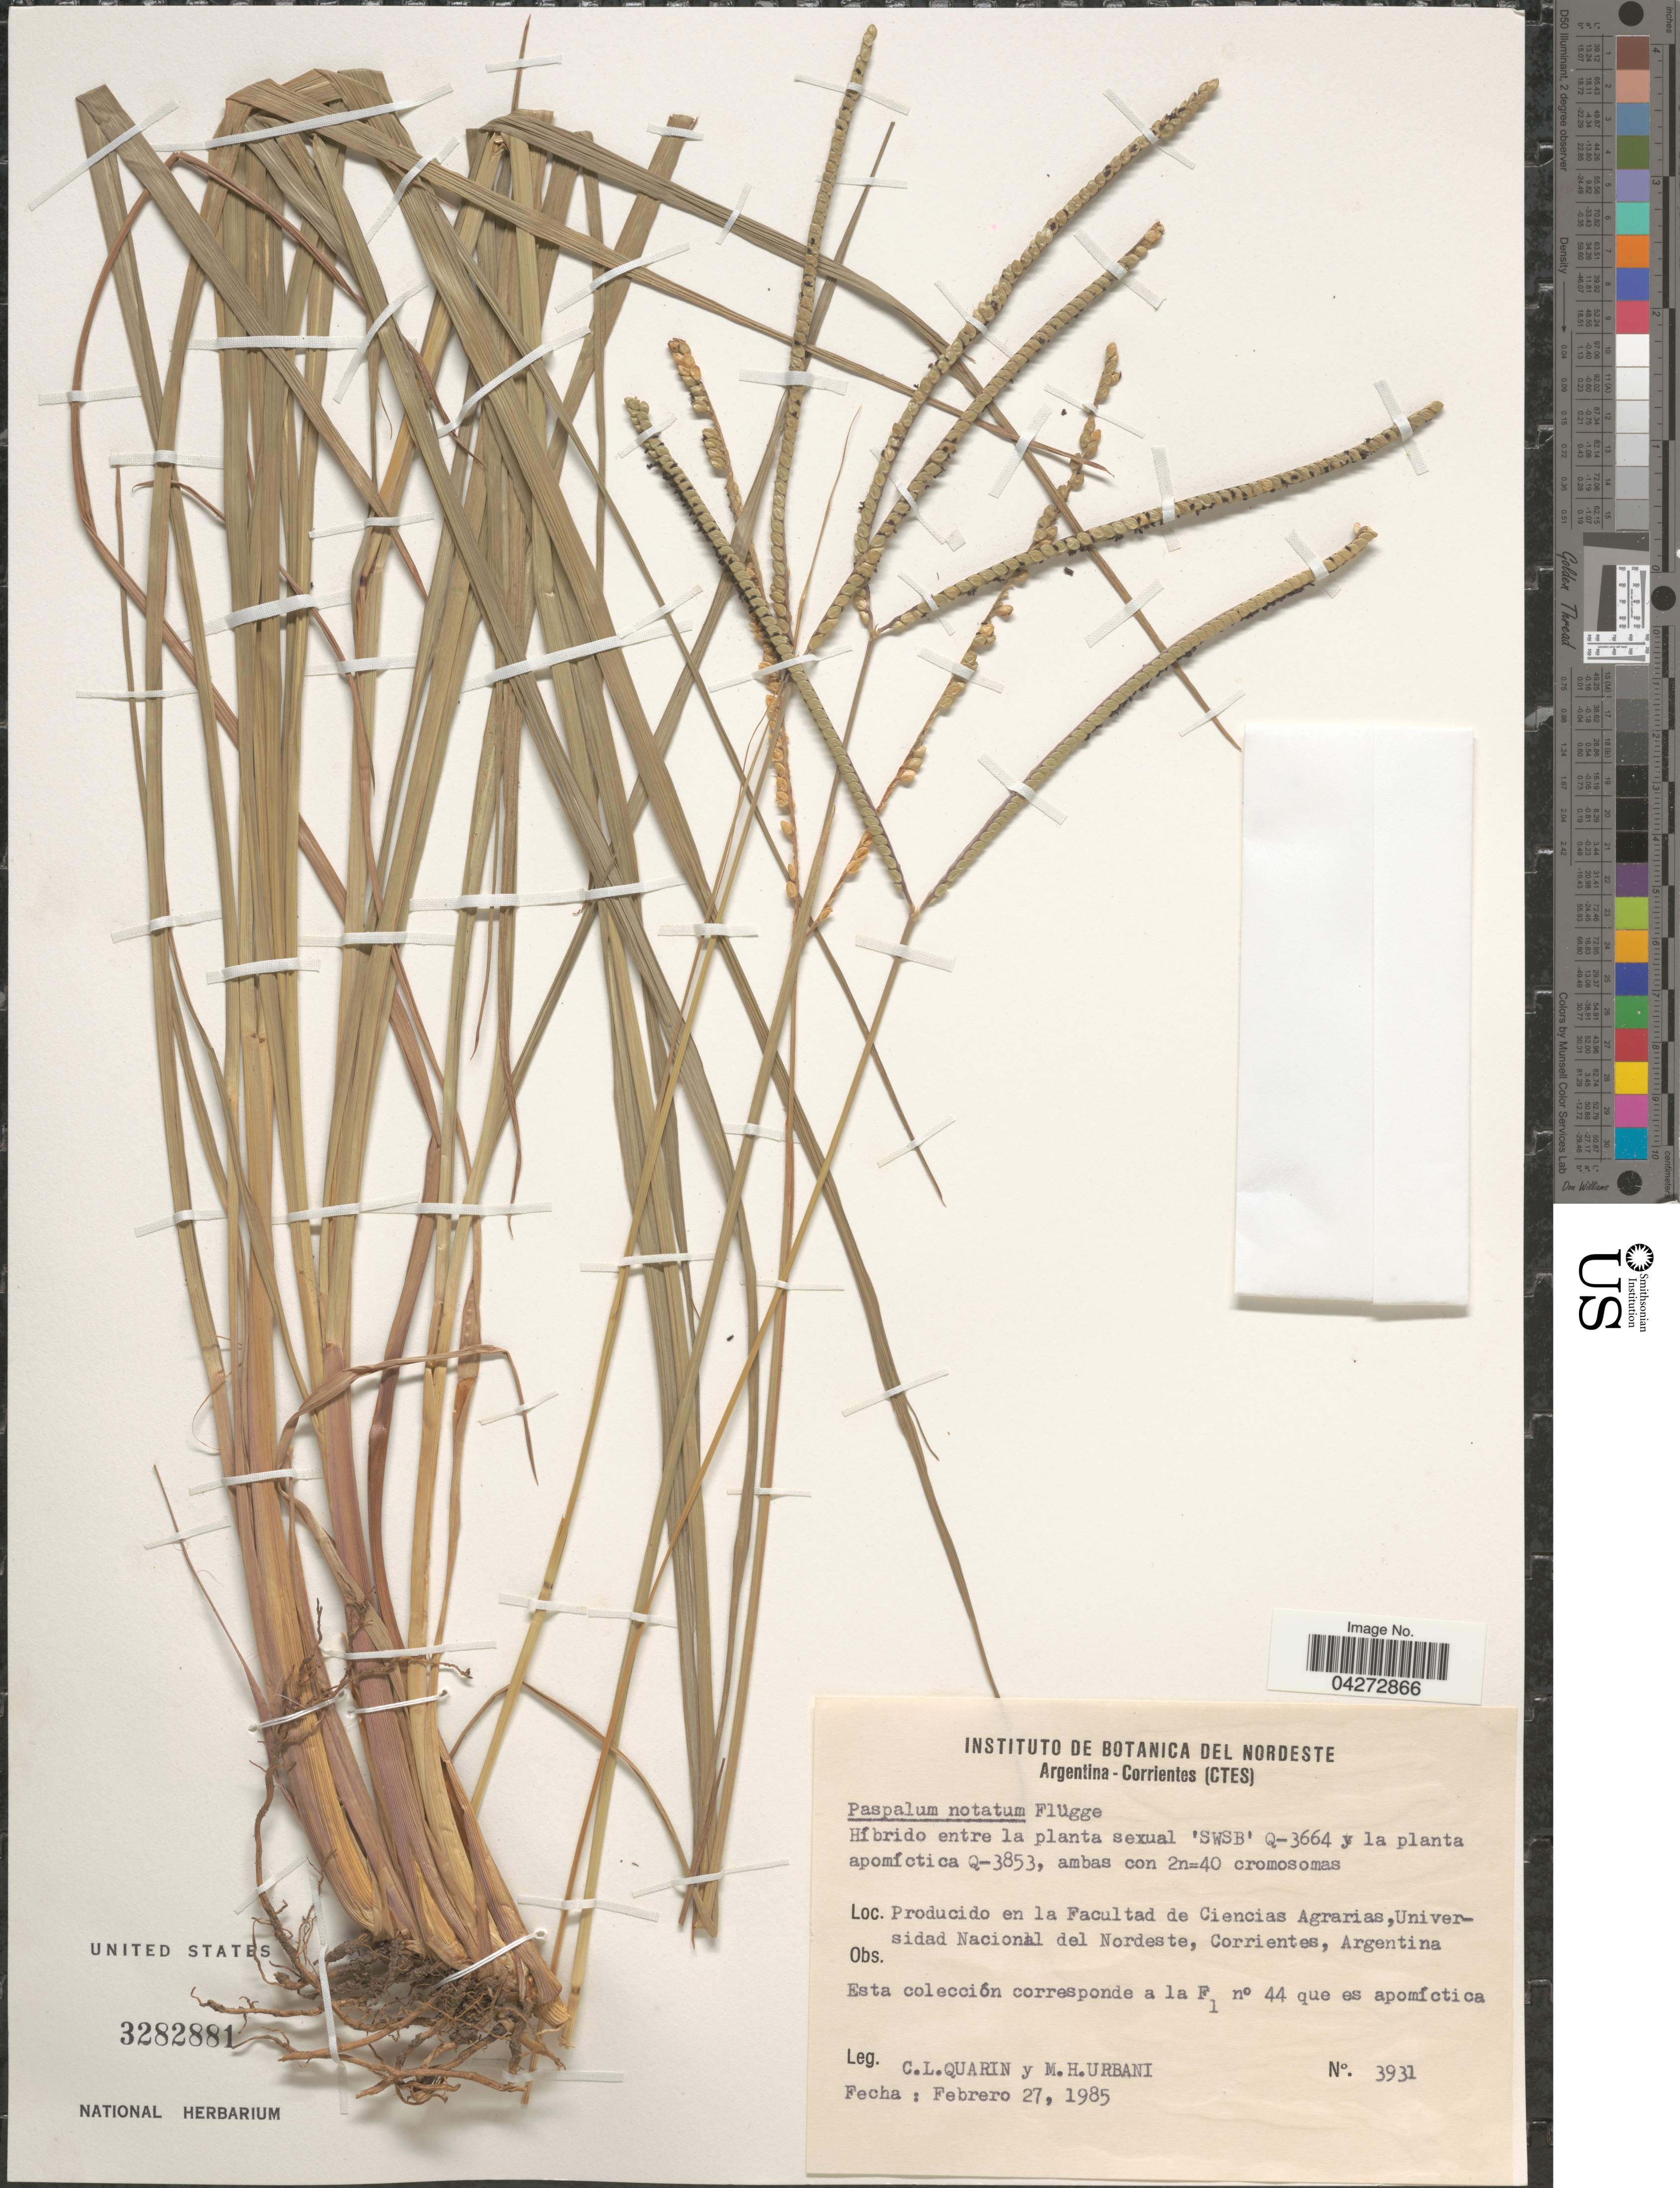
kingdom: Plantae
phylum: Tracheophyta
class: Liliopsida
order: Poales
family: Poaceae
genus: Paspalum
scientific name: Paspalum notatum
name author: Flüggé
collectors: C. Quarin & M. Urbani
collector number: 3931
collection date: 1985-02-27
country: Argentina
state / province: Corrientes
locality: Producido en la Facultad de Ciencias Agrarias, Universidad Nacional del Nordeste.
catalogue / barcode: US 3282881